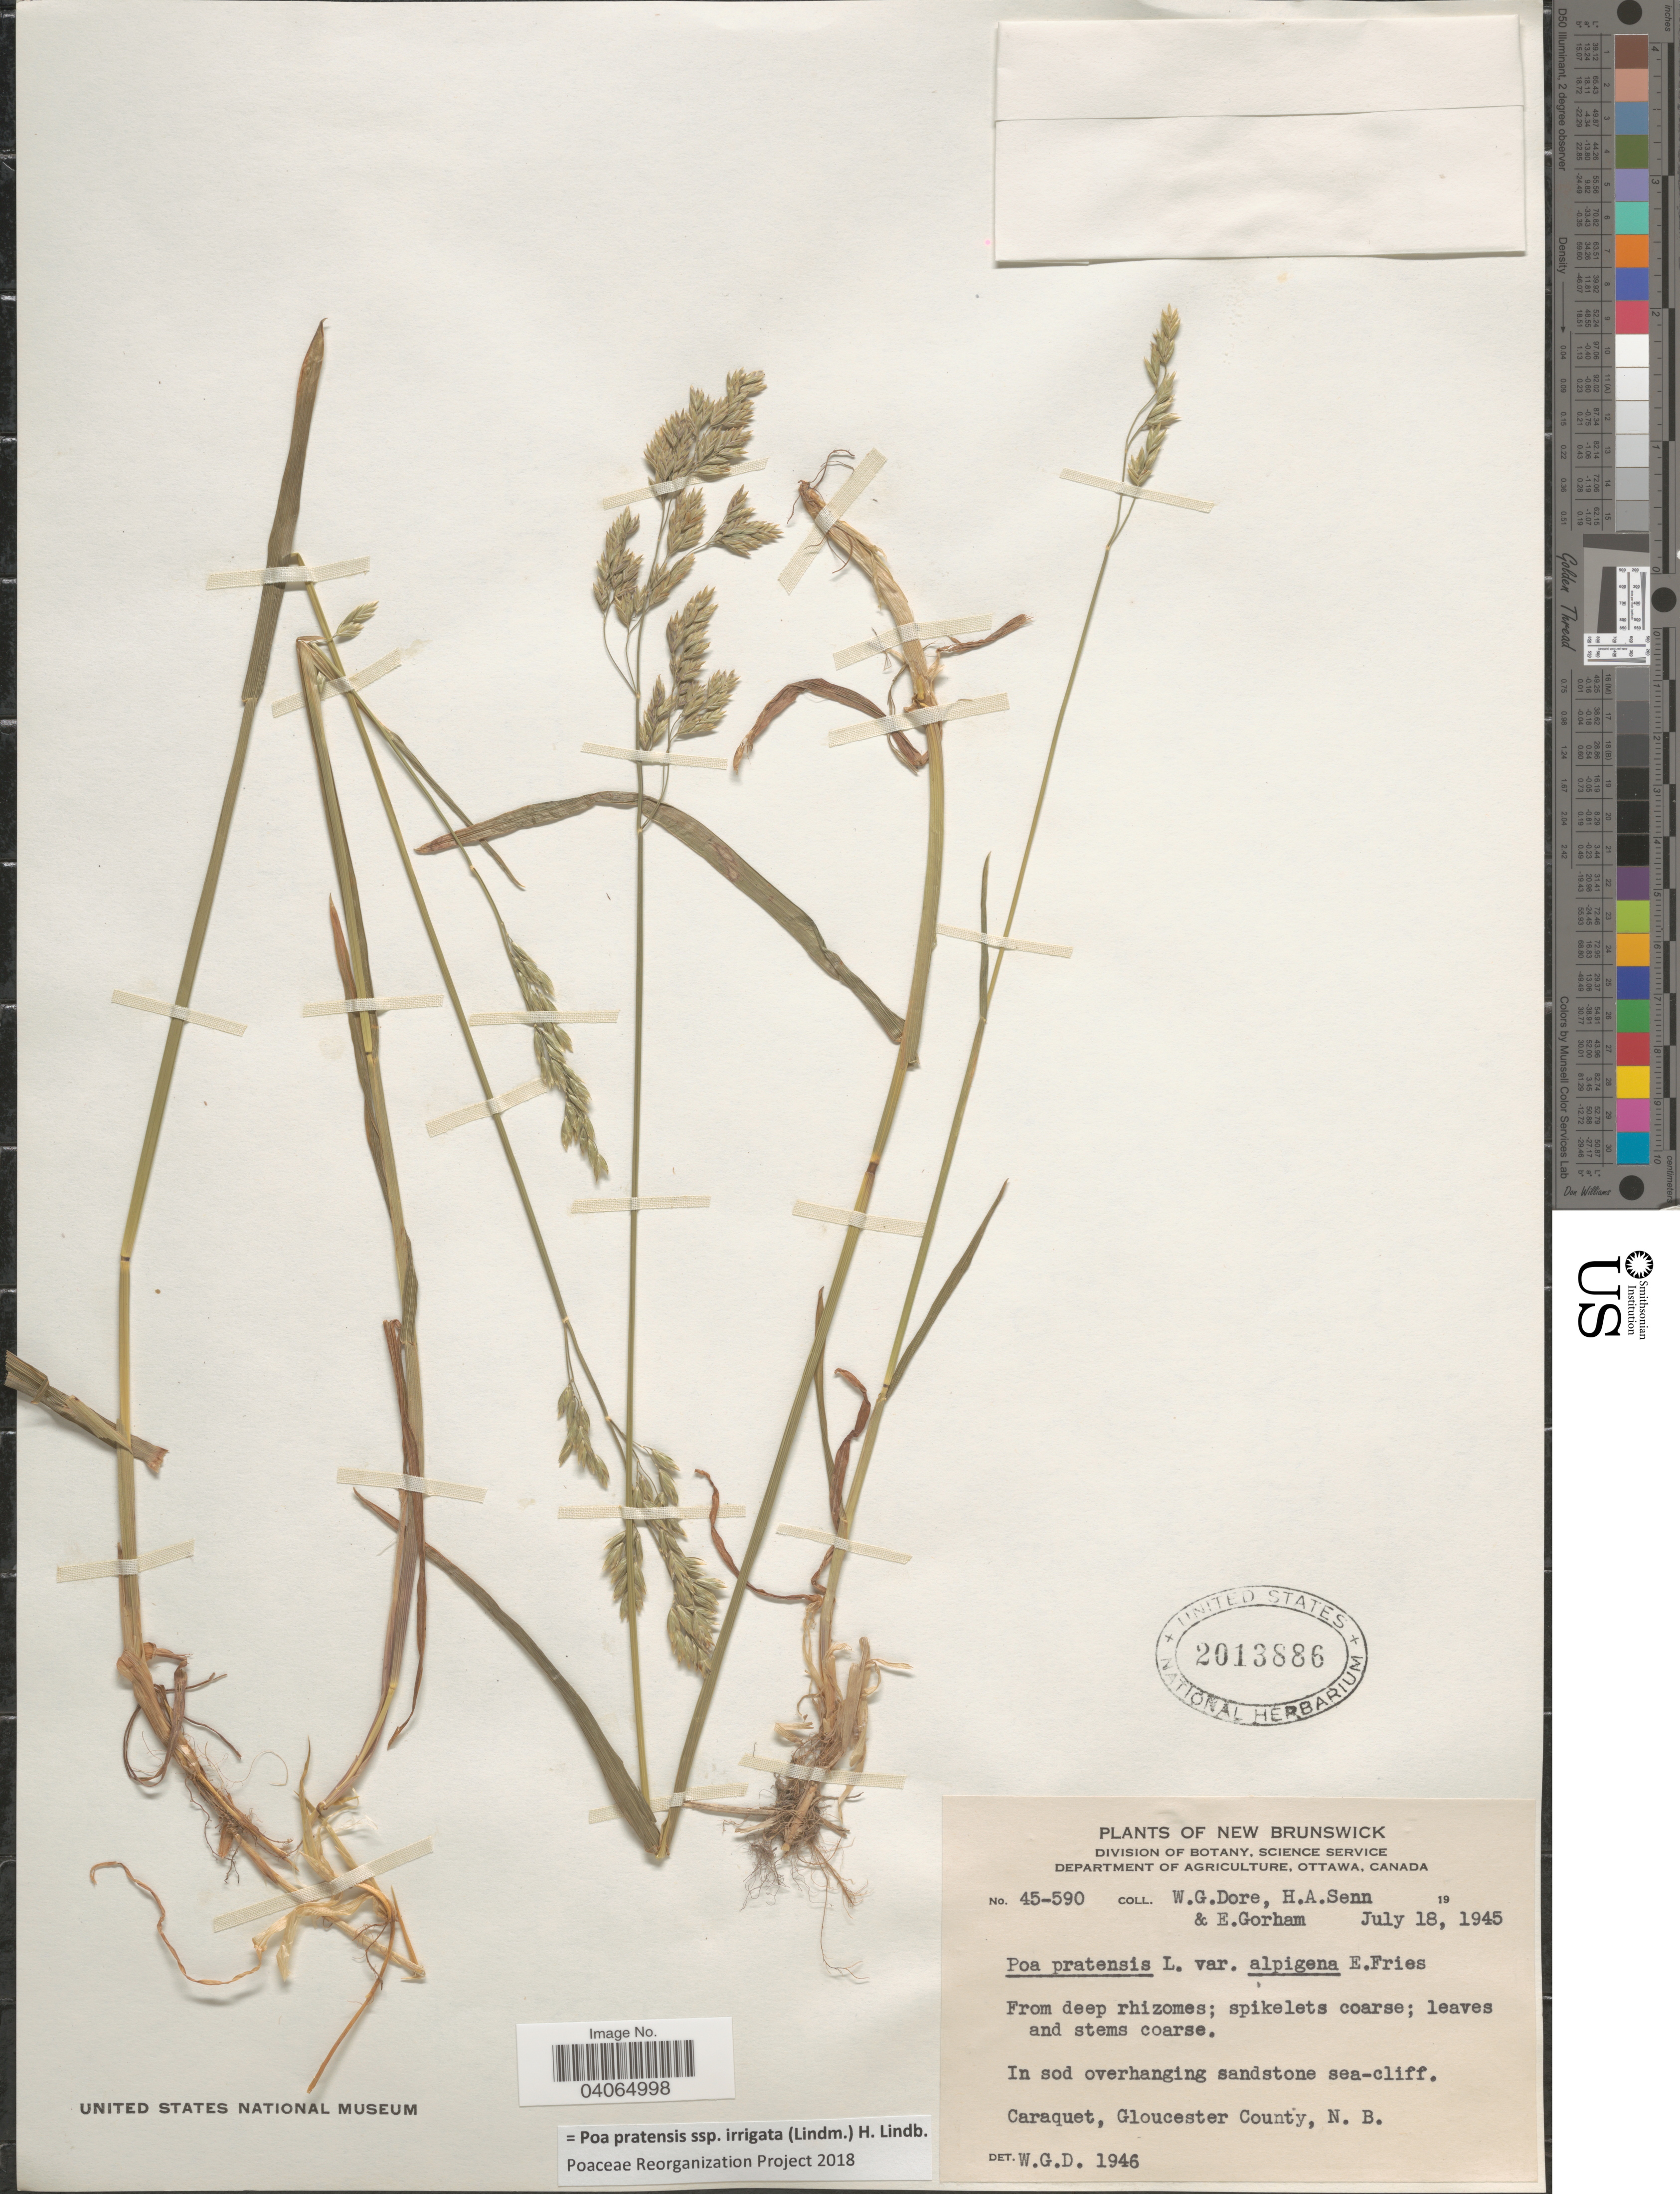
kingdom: Plantae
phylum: Tracheophyta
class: Liliopsida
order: Poales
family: Poaceae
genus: Poa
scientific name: Poa pratensis subsp. irrigata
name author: (Lindm.) H. Lindb.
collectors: W. Dore, H. Senn & E. Gorham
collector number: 45-590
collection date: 1945-07-18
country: Canada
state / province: New Brunswick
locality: Caraquet, Gloucester County.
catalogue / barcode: US 2013886